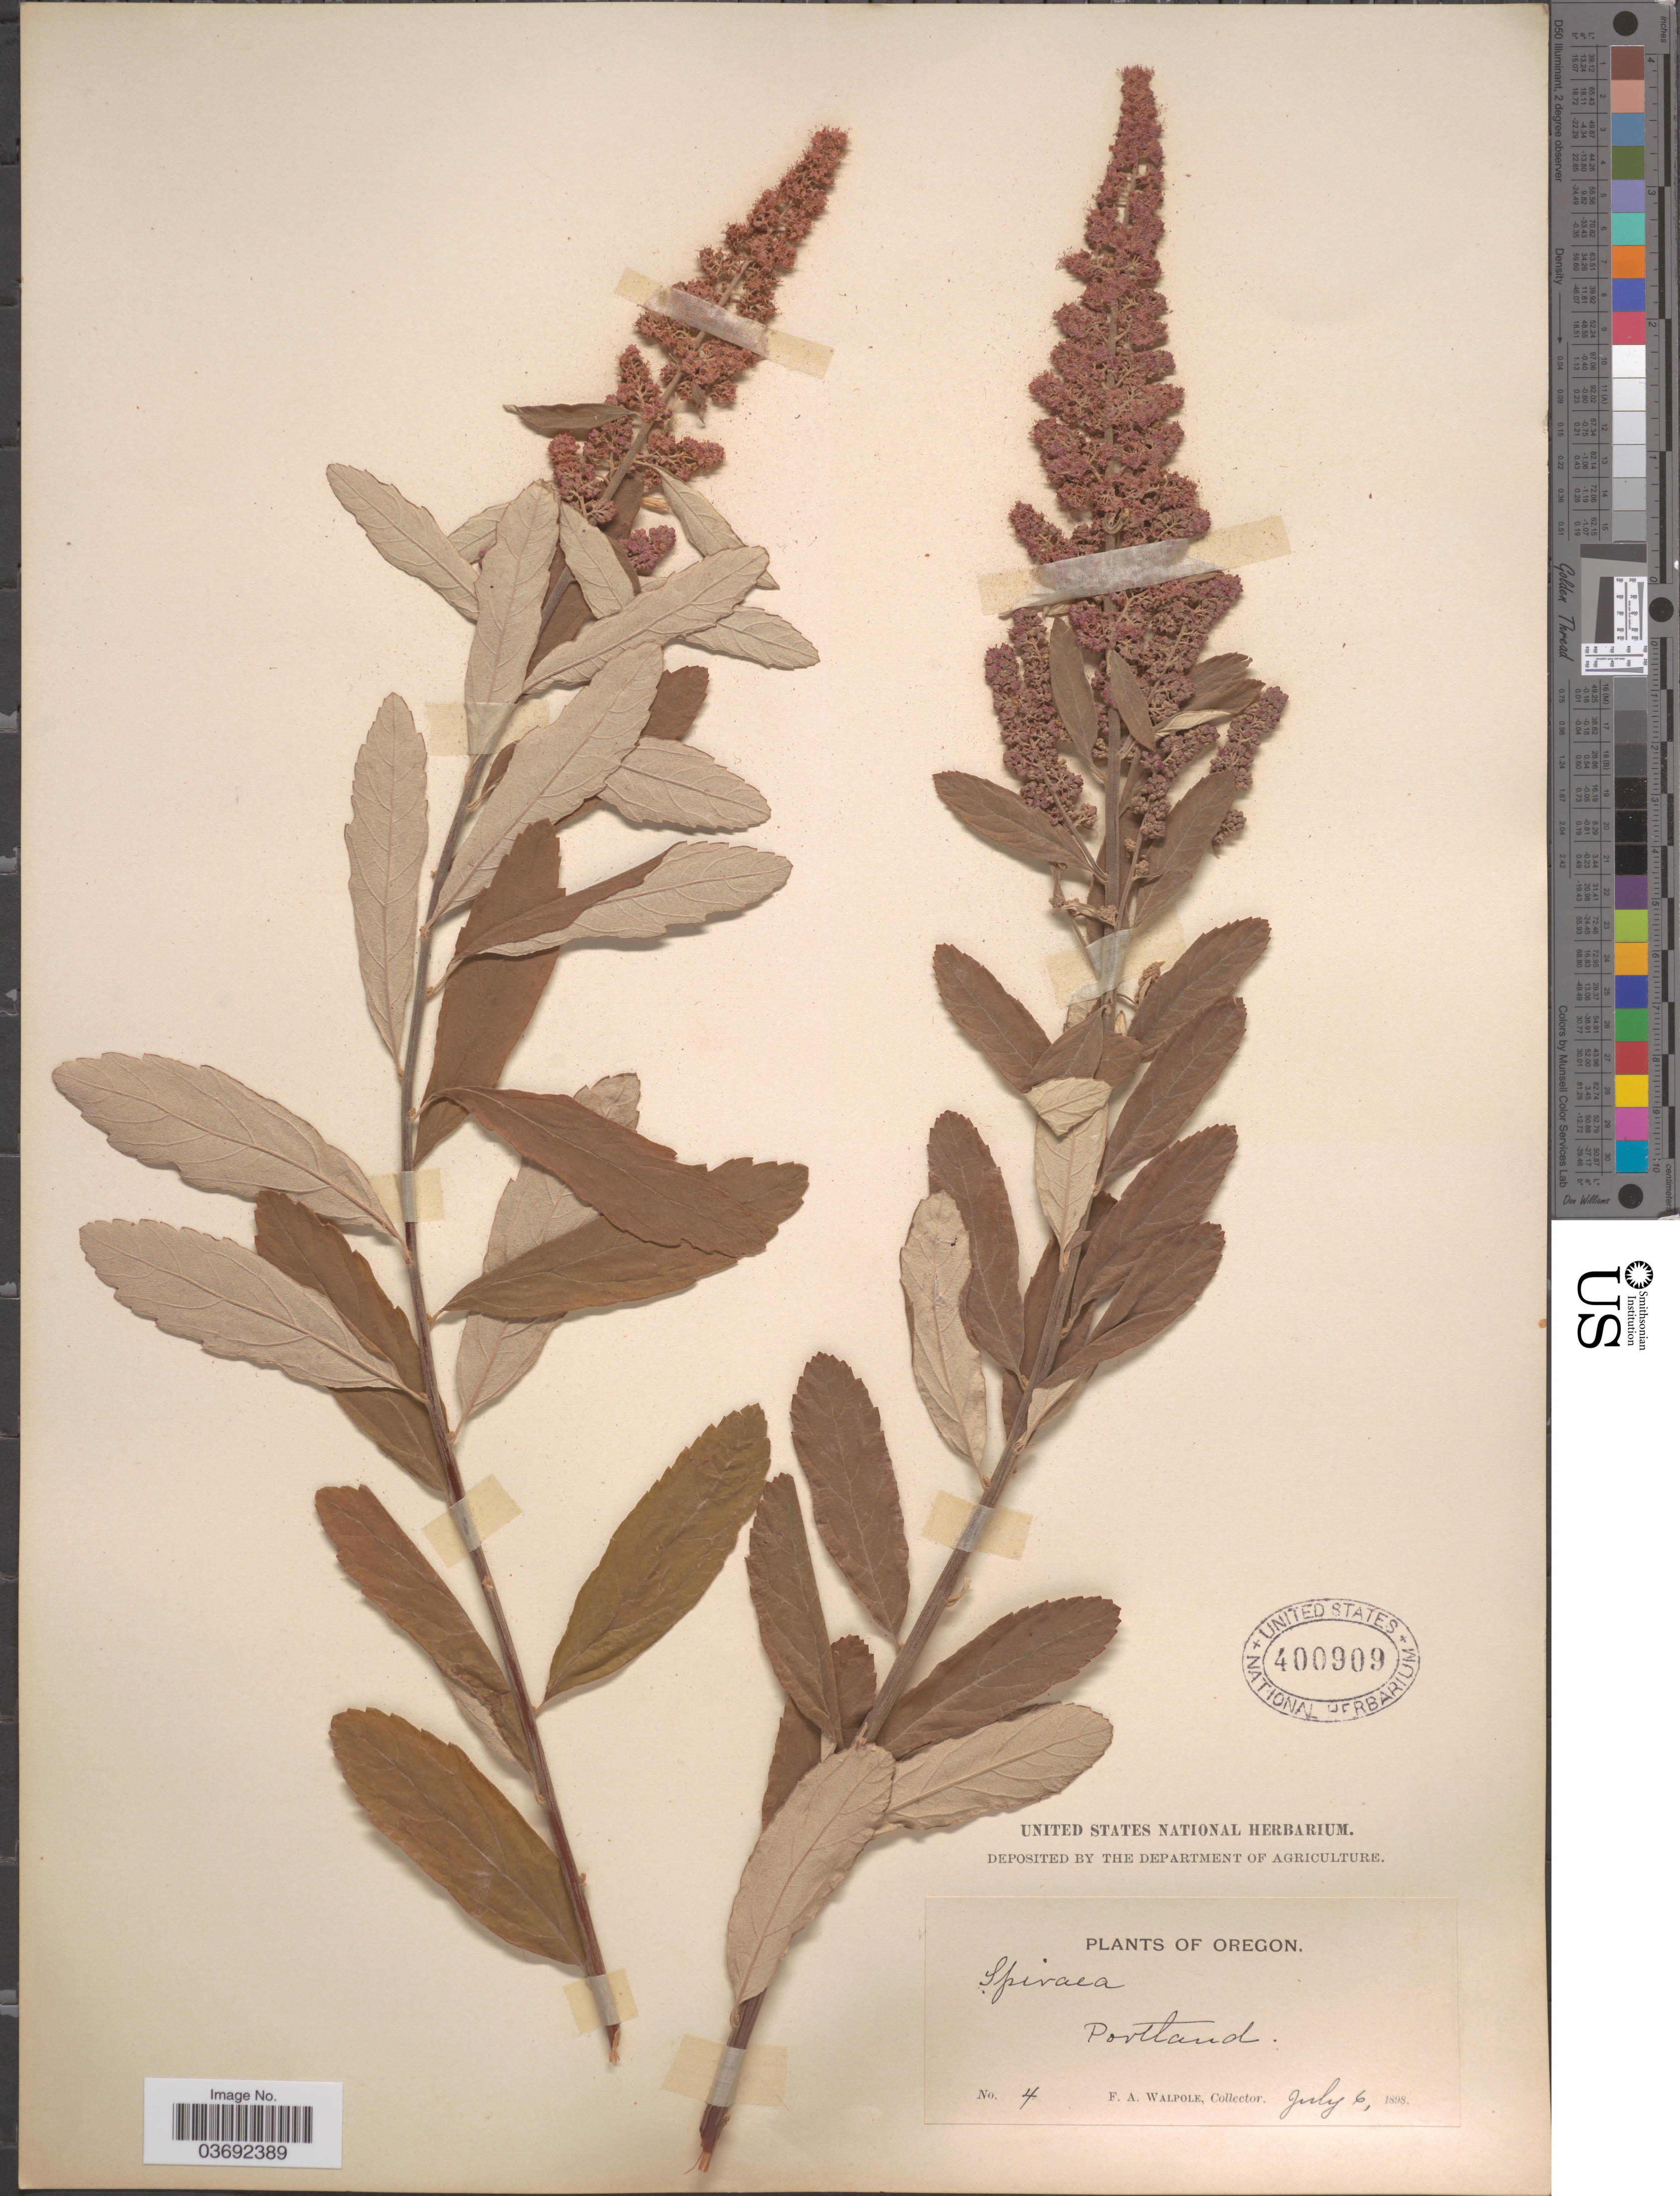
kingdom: Plantae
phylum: Tracheophyta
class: Magnoliopsida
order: Rosales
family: Rosaceae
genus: Spiraea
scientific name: Spiraea douglasii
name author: Hook.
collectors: F. Walpole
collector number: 4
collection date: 1898-07-06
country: United States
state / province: Oregon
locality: Portland.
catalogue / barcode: US 400909